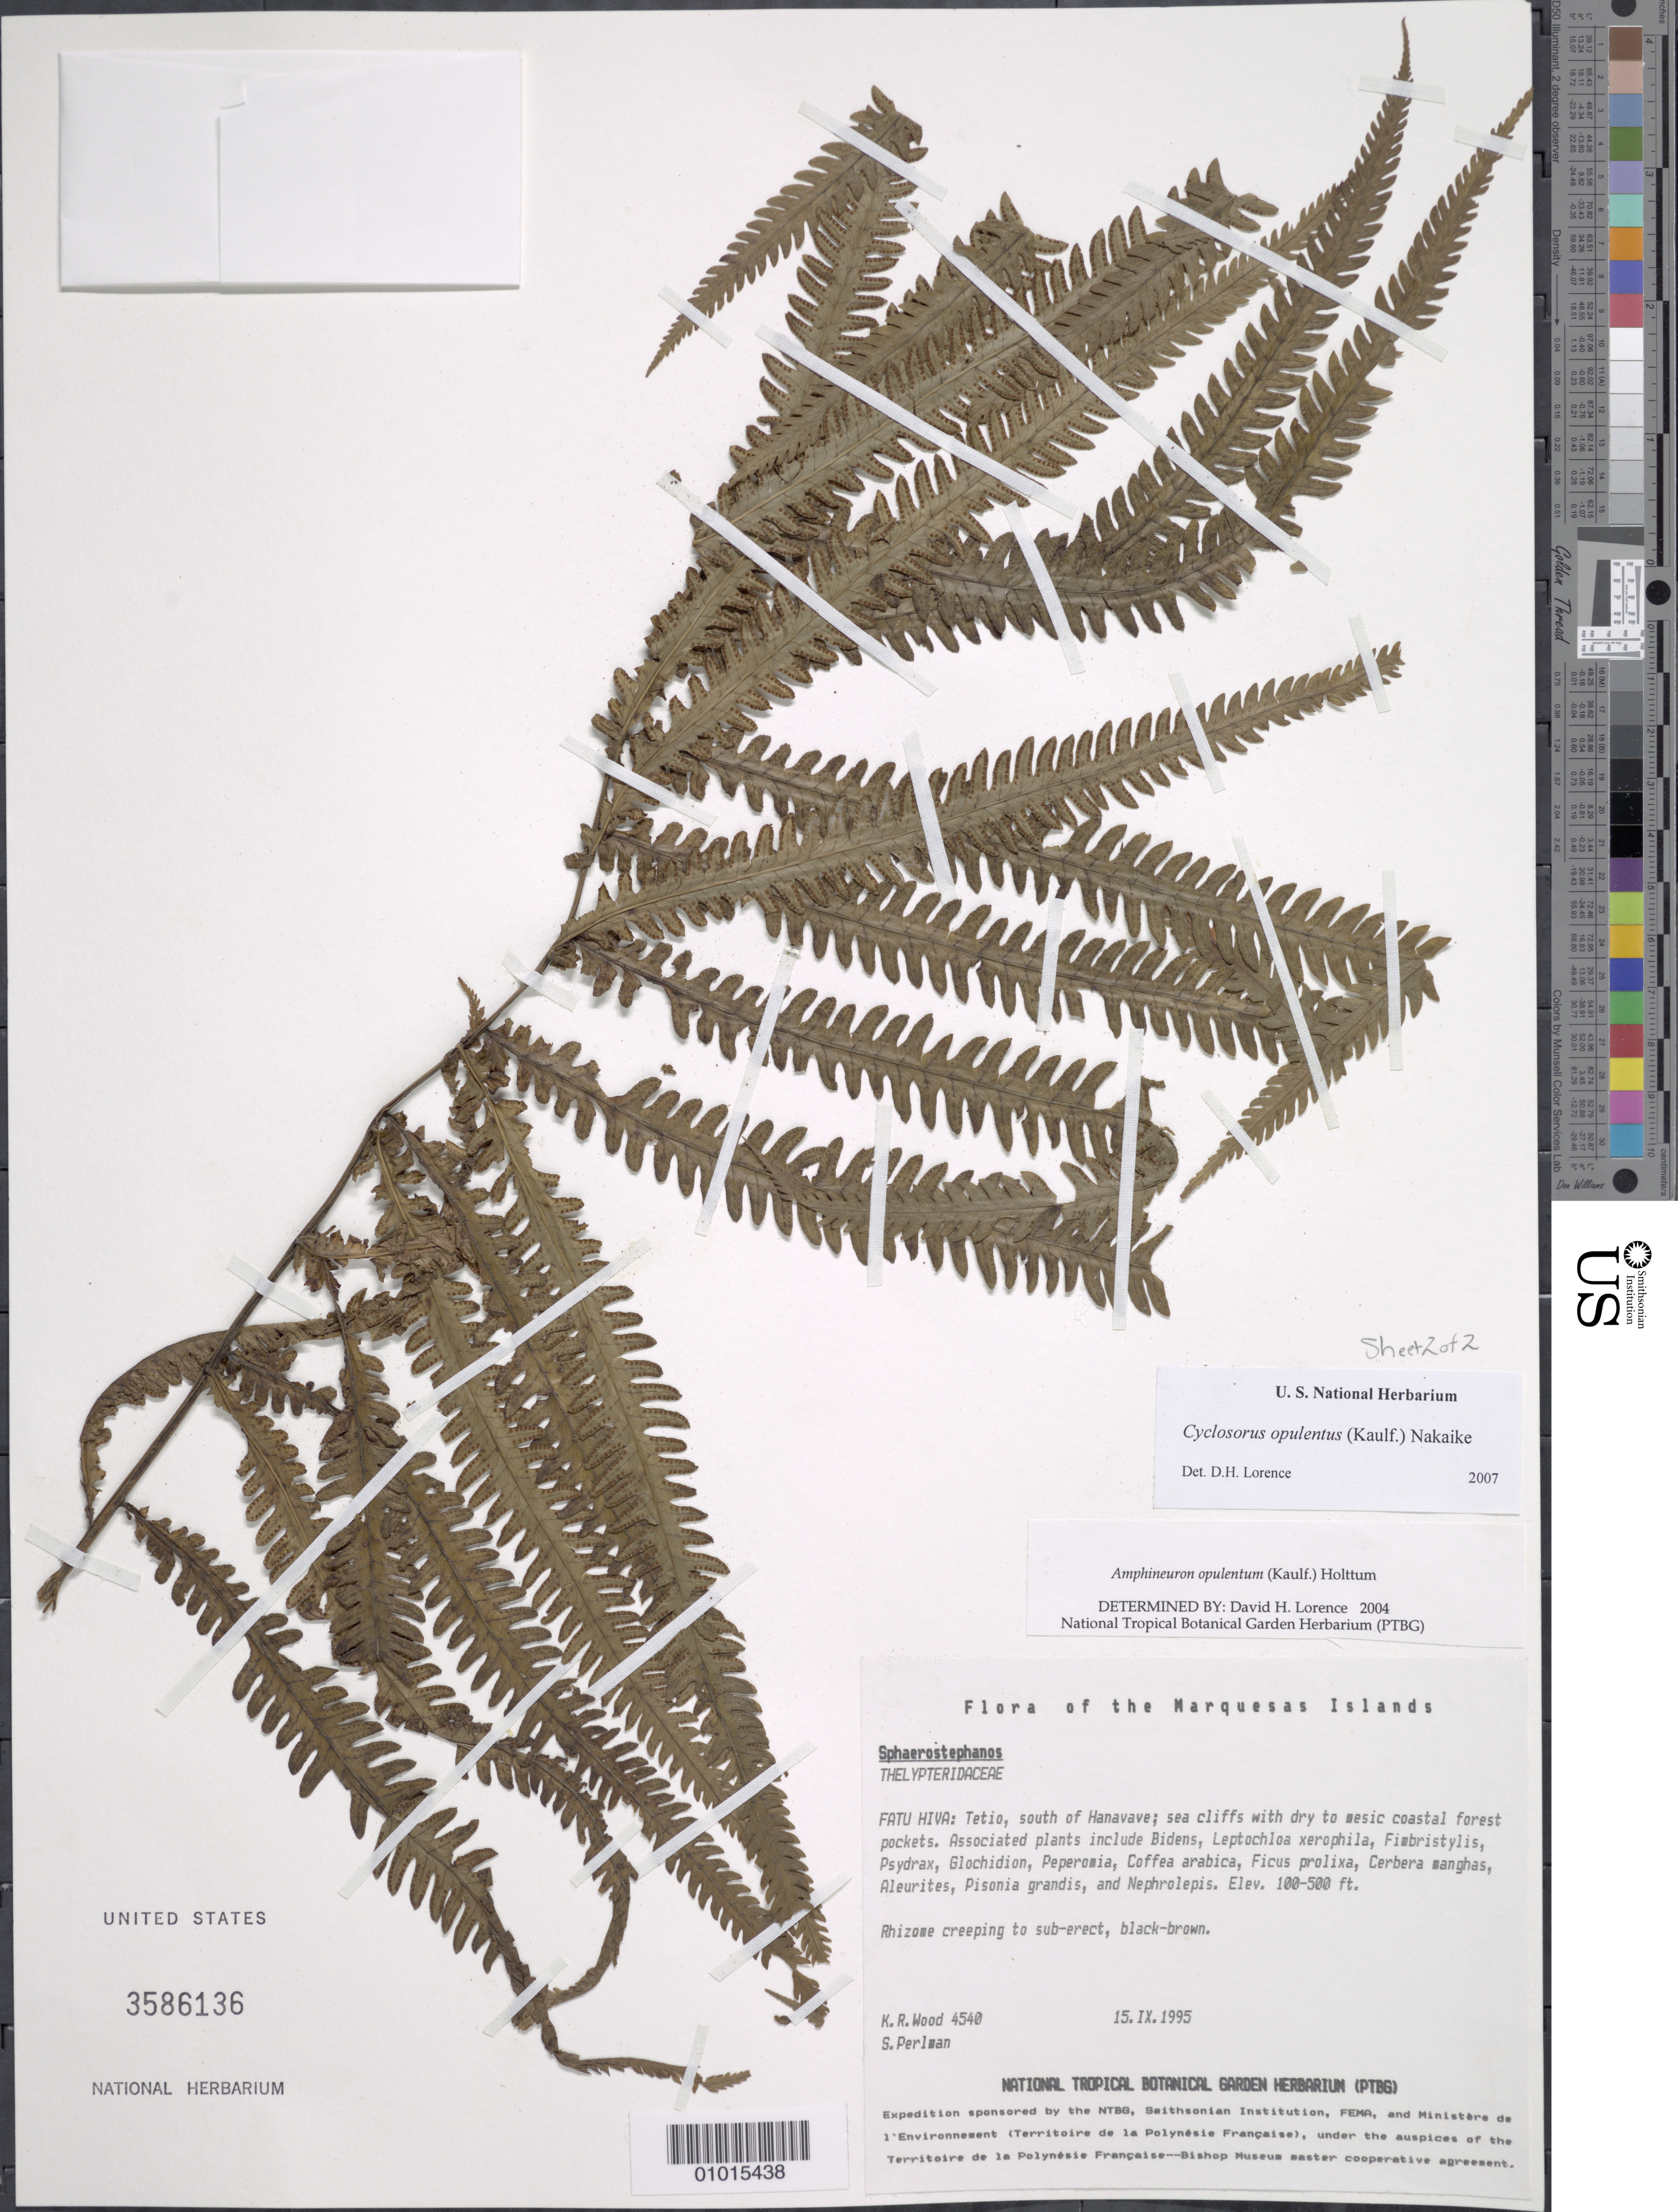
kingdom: Plantae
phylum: Tracheophyta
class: Polypodiopsida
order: Polypodiales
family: Thelypteridaceae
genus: Amphineuron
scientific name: Amphineuron opulentum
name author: (Kaulf.) Holttum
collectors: K. R. Wood & S. P. Perlman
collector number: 4540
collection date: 1995-09-15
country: French Polynesia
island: Fatu Hiva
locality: Tetio, S of Hanavave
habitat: Coastal sea cliffs w/ dry to mesic coastal forest pockets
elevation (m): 31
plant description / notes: = Amphineuron opulentum(Kaulf.) Holtt.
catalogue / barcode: US 3586136